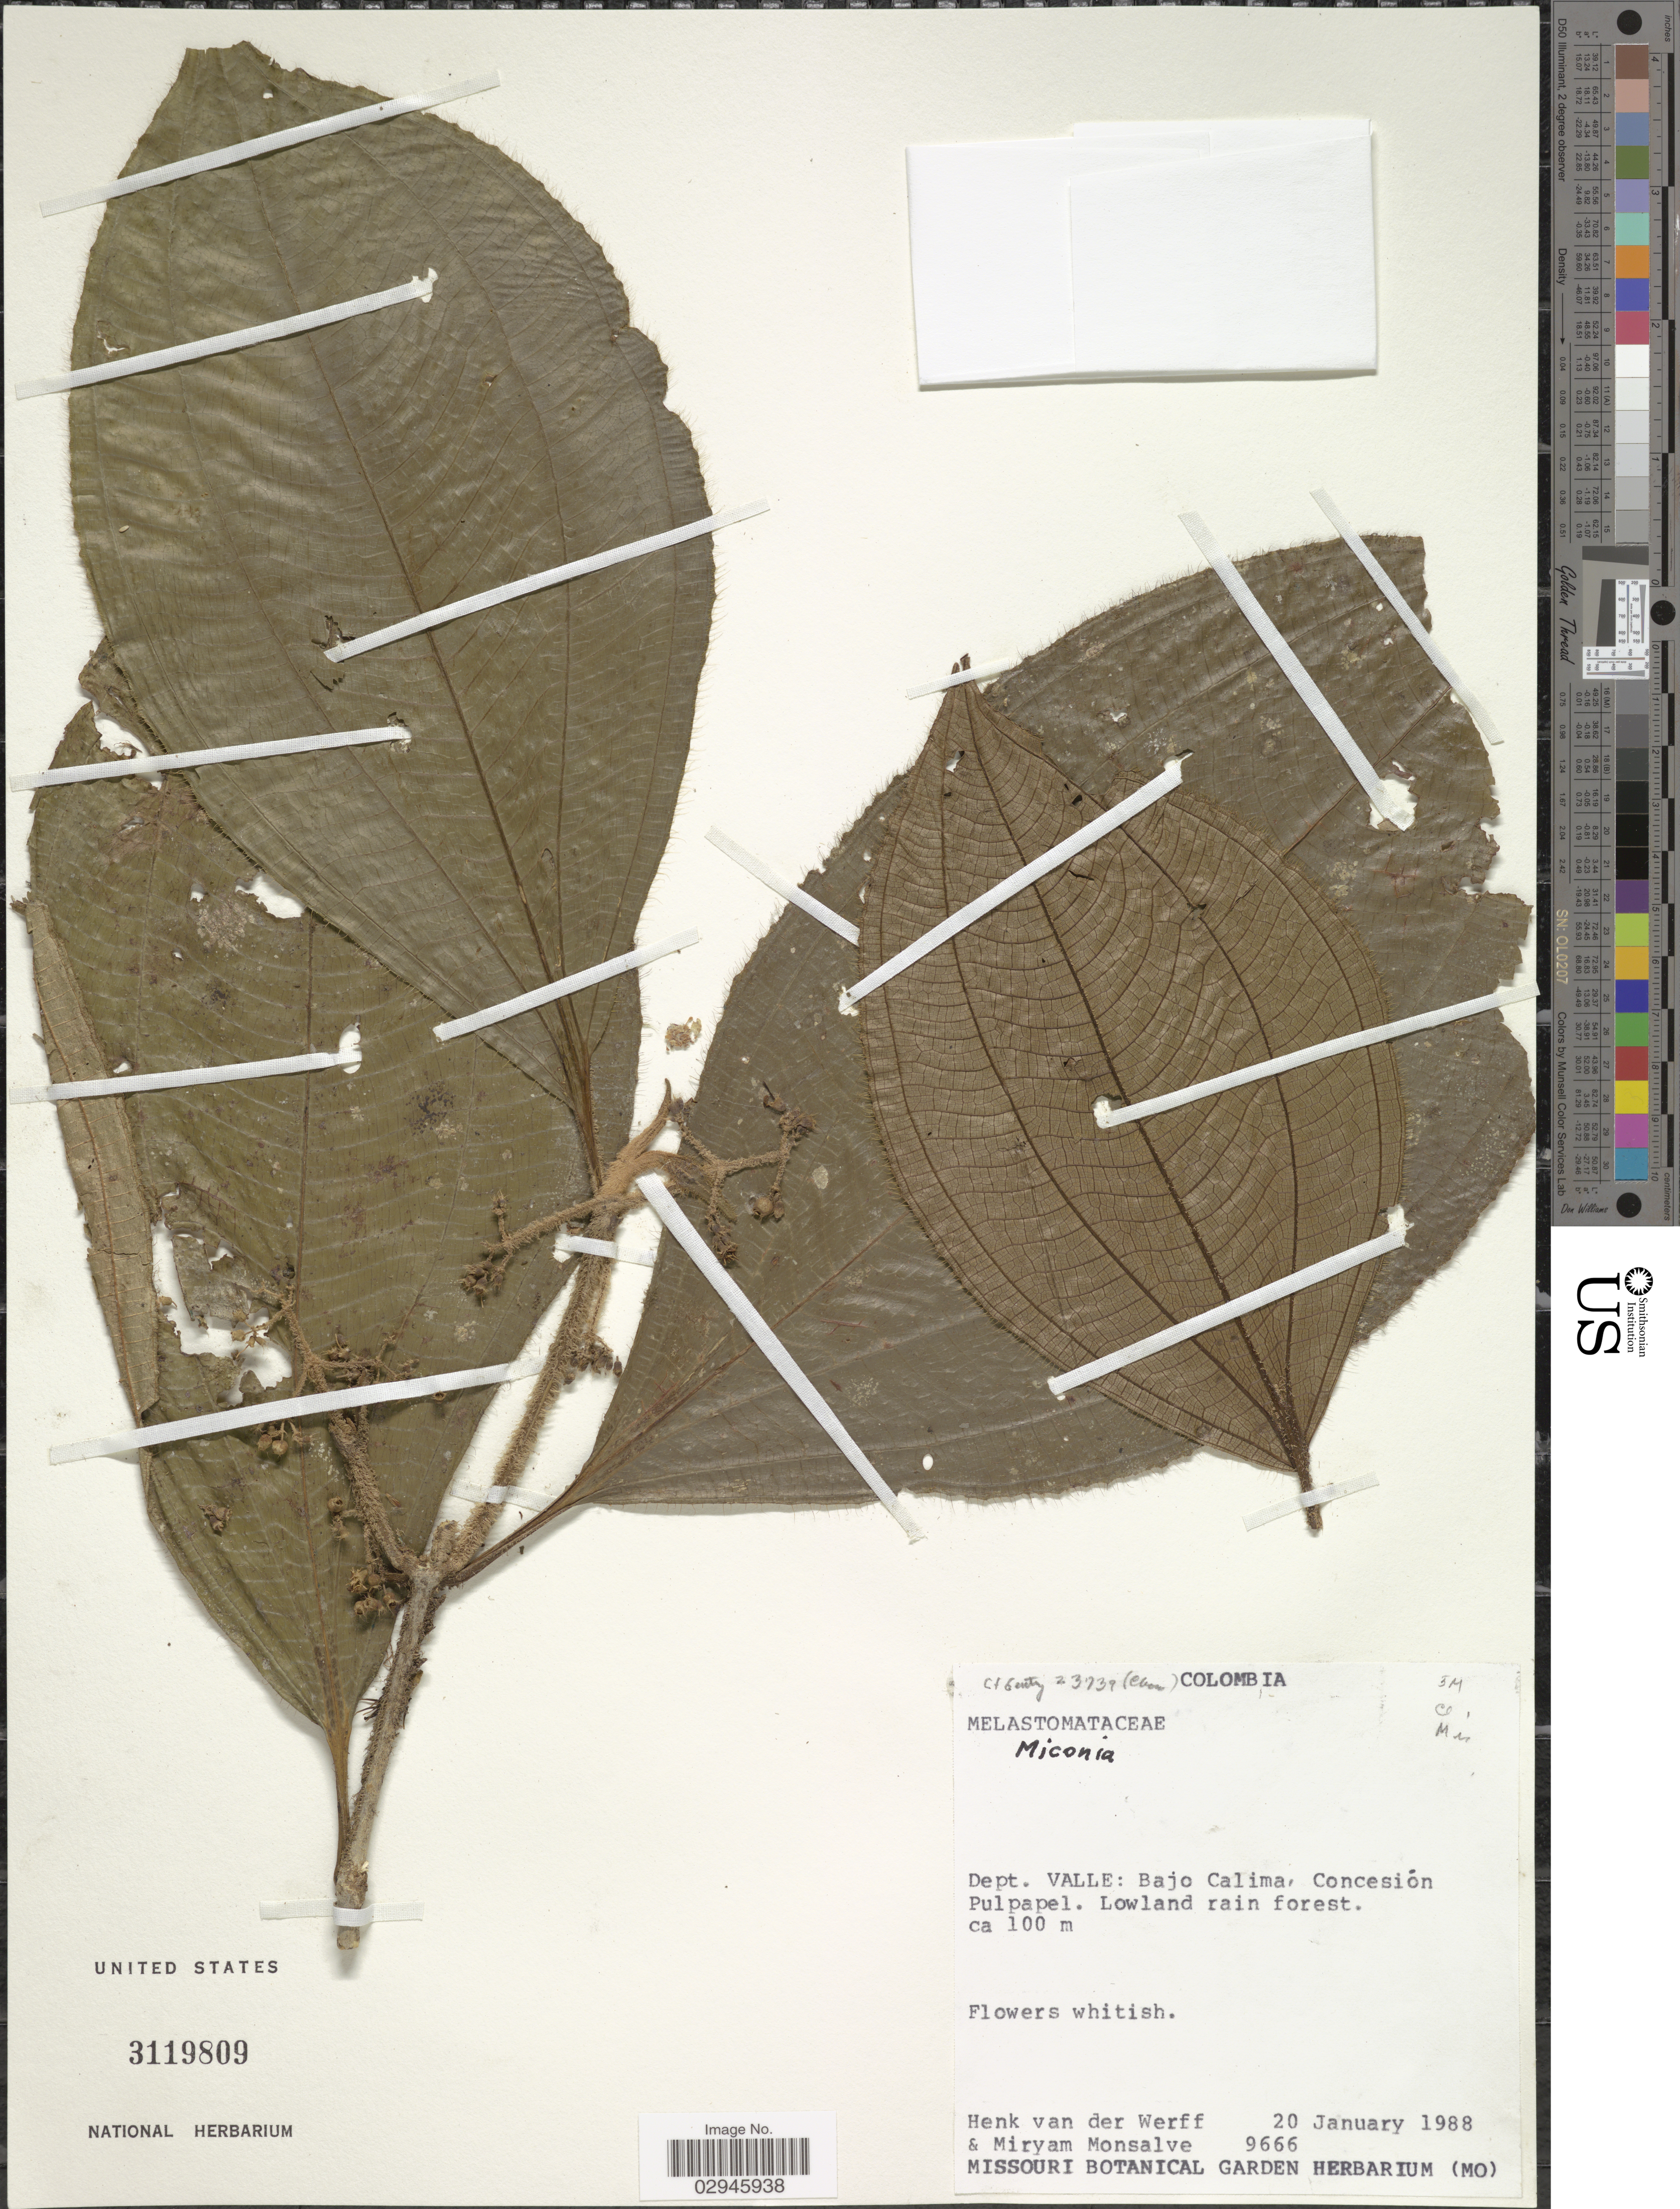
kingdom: Plantae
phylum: Tracheophyta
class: Magnoliopsida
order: Myrtales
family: Melastomataceae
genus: Miconia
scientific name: Miconia sp.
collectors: H. van der Werff & M. Monsalve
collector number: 9666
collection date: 1988-01-20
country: Colombia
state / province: Valle del Cauca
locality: Dept. Valle: Bajo Calima, Concesión. Pulpapel.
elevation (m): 100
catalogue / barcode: US 3119809